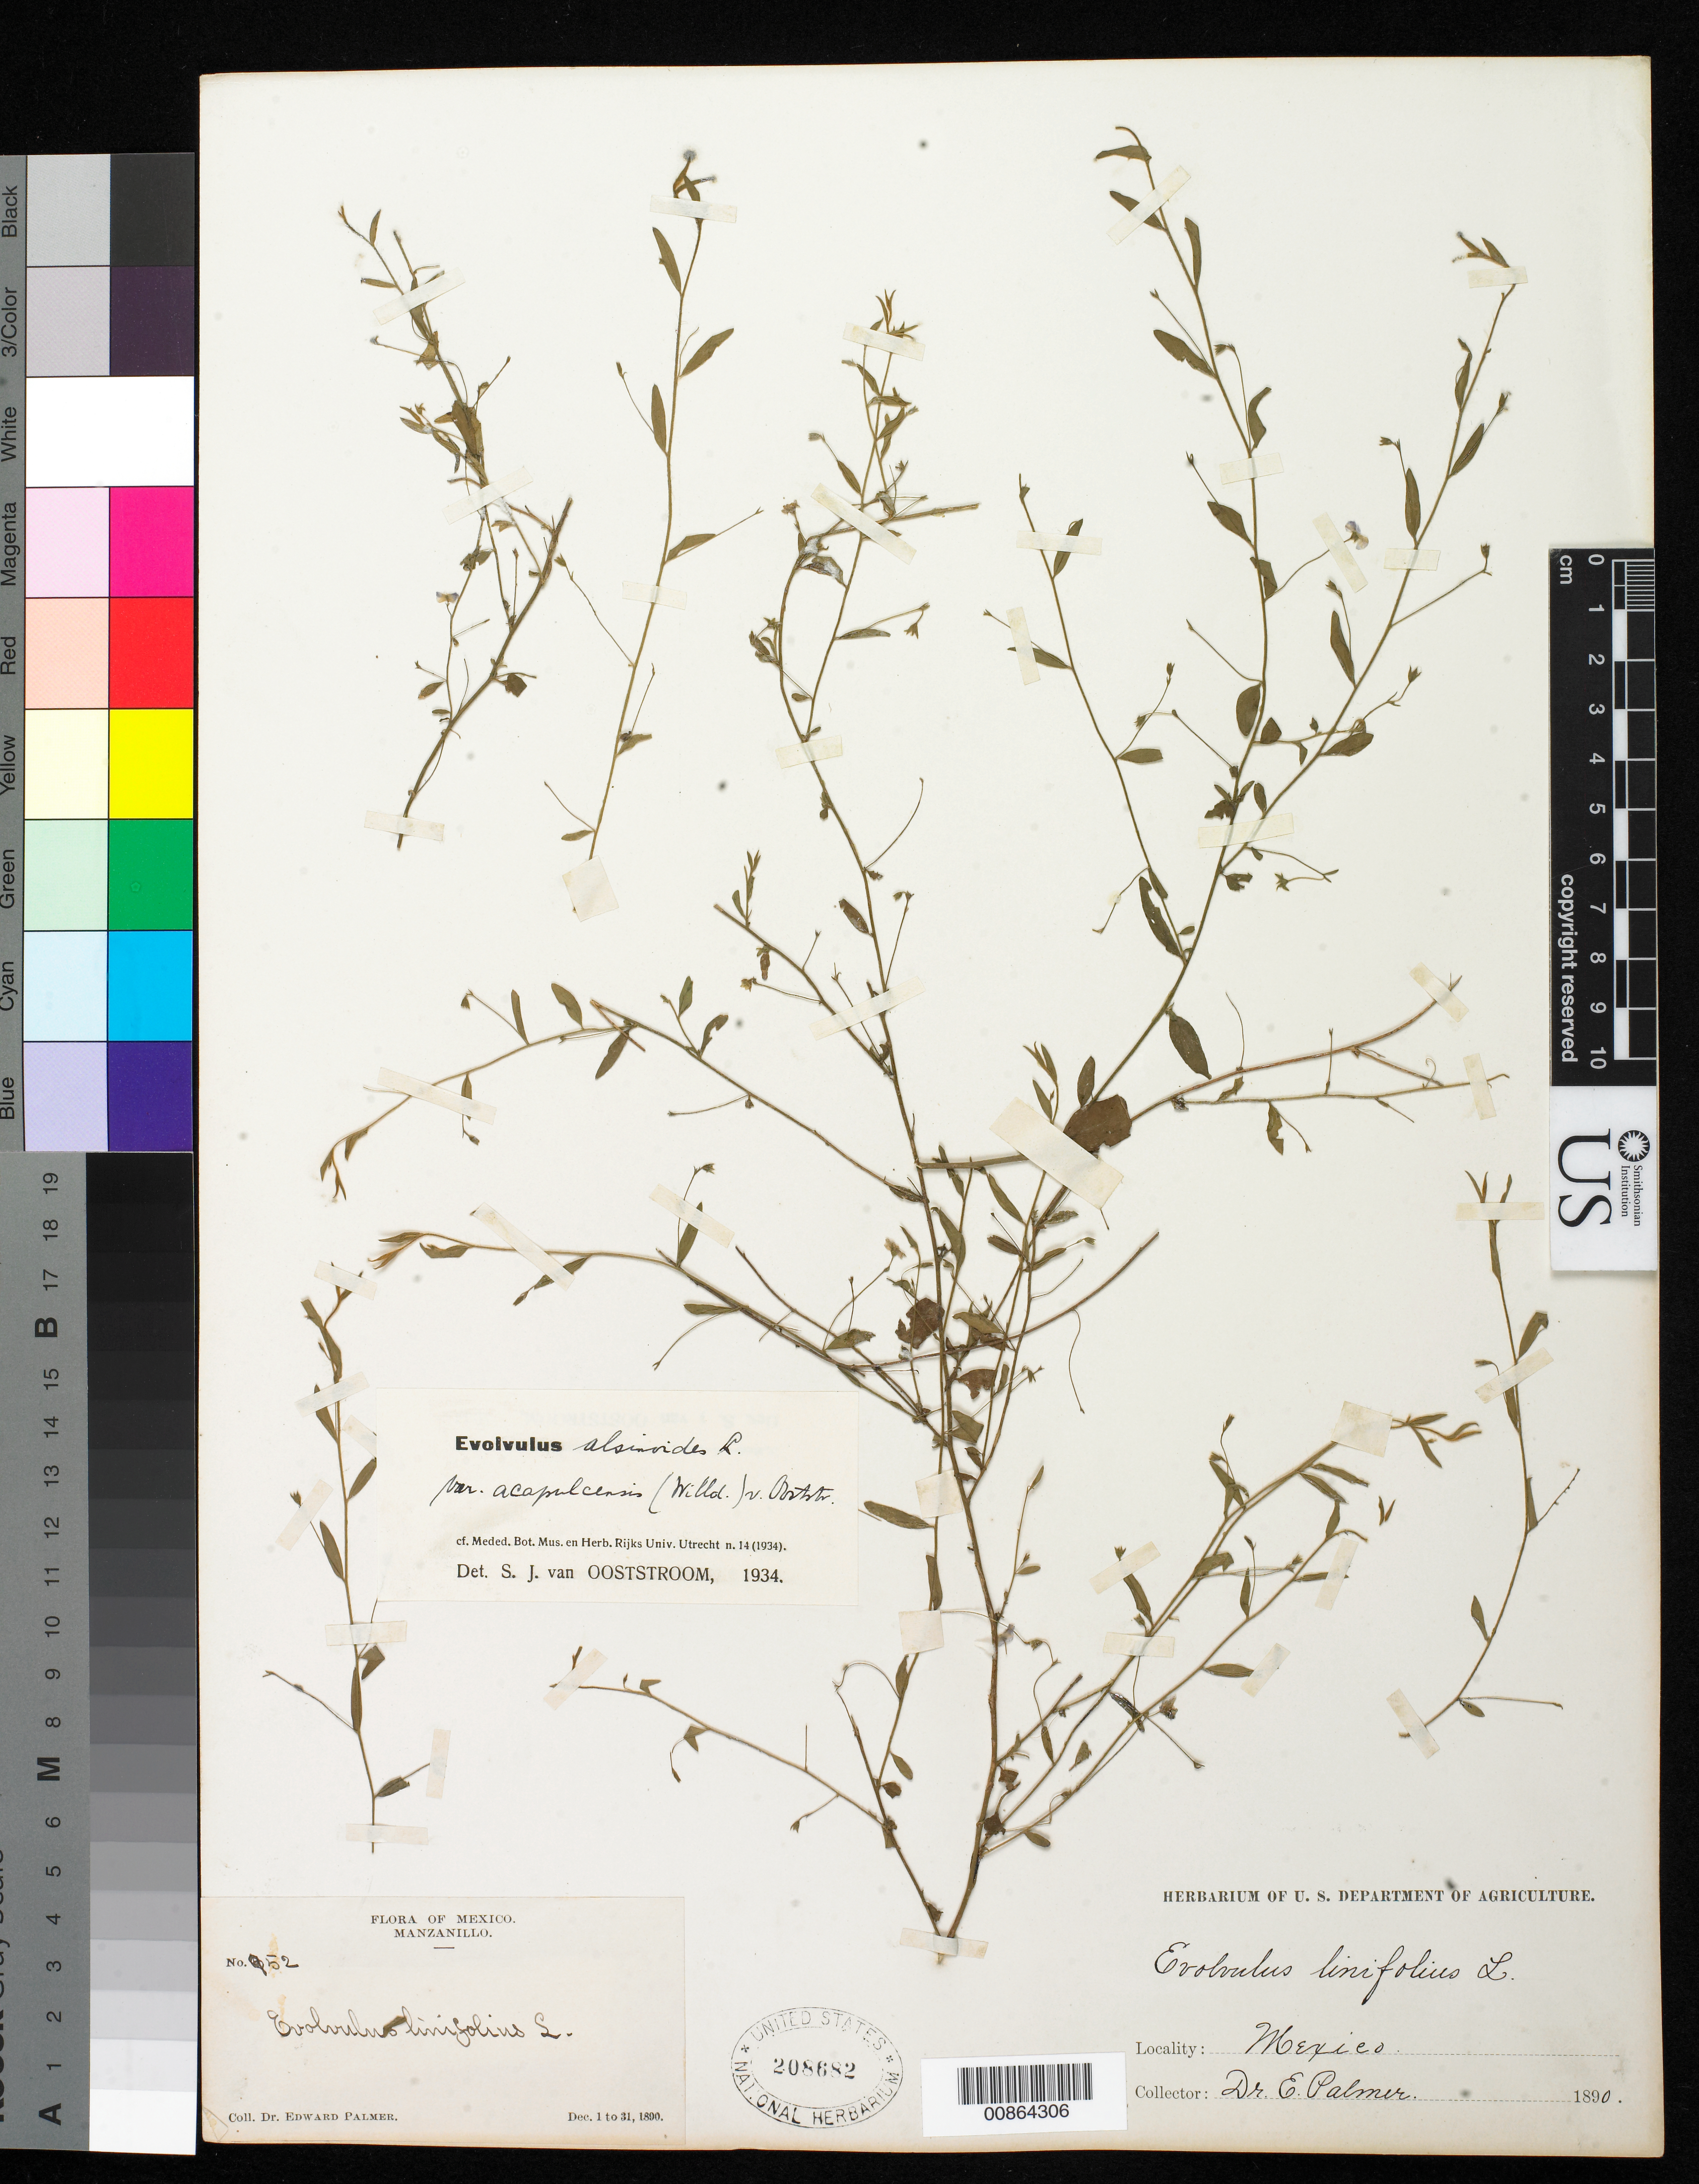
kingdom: Plantae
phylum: Tracheophyta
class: Magnoliopsida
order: Solanales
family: Convolvulaceae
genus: Evolvulus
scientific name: Evolvulus alsinoides var. acapulcensis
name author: (Willd. ex Schult.) Ooststr.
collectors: E. Palmer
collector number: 952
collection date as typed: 01 Dec 1890 to 31 Dec 1890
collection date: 1890-12-01/1890-12-31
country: Mexico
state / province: Colima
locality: Manzanillo, Colima.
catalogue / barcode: US 208682